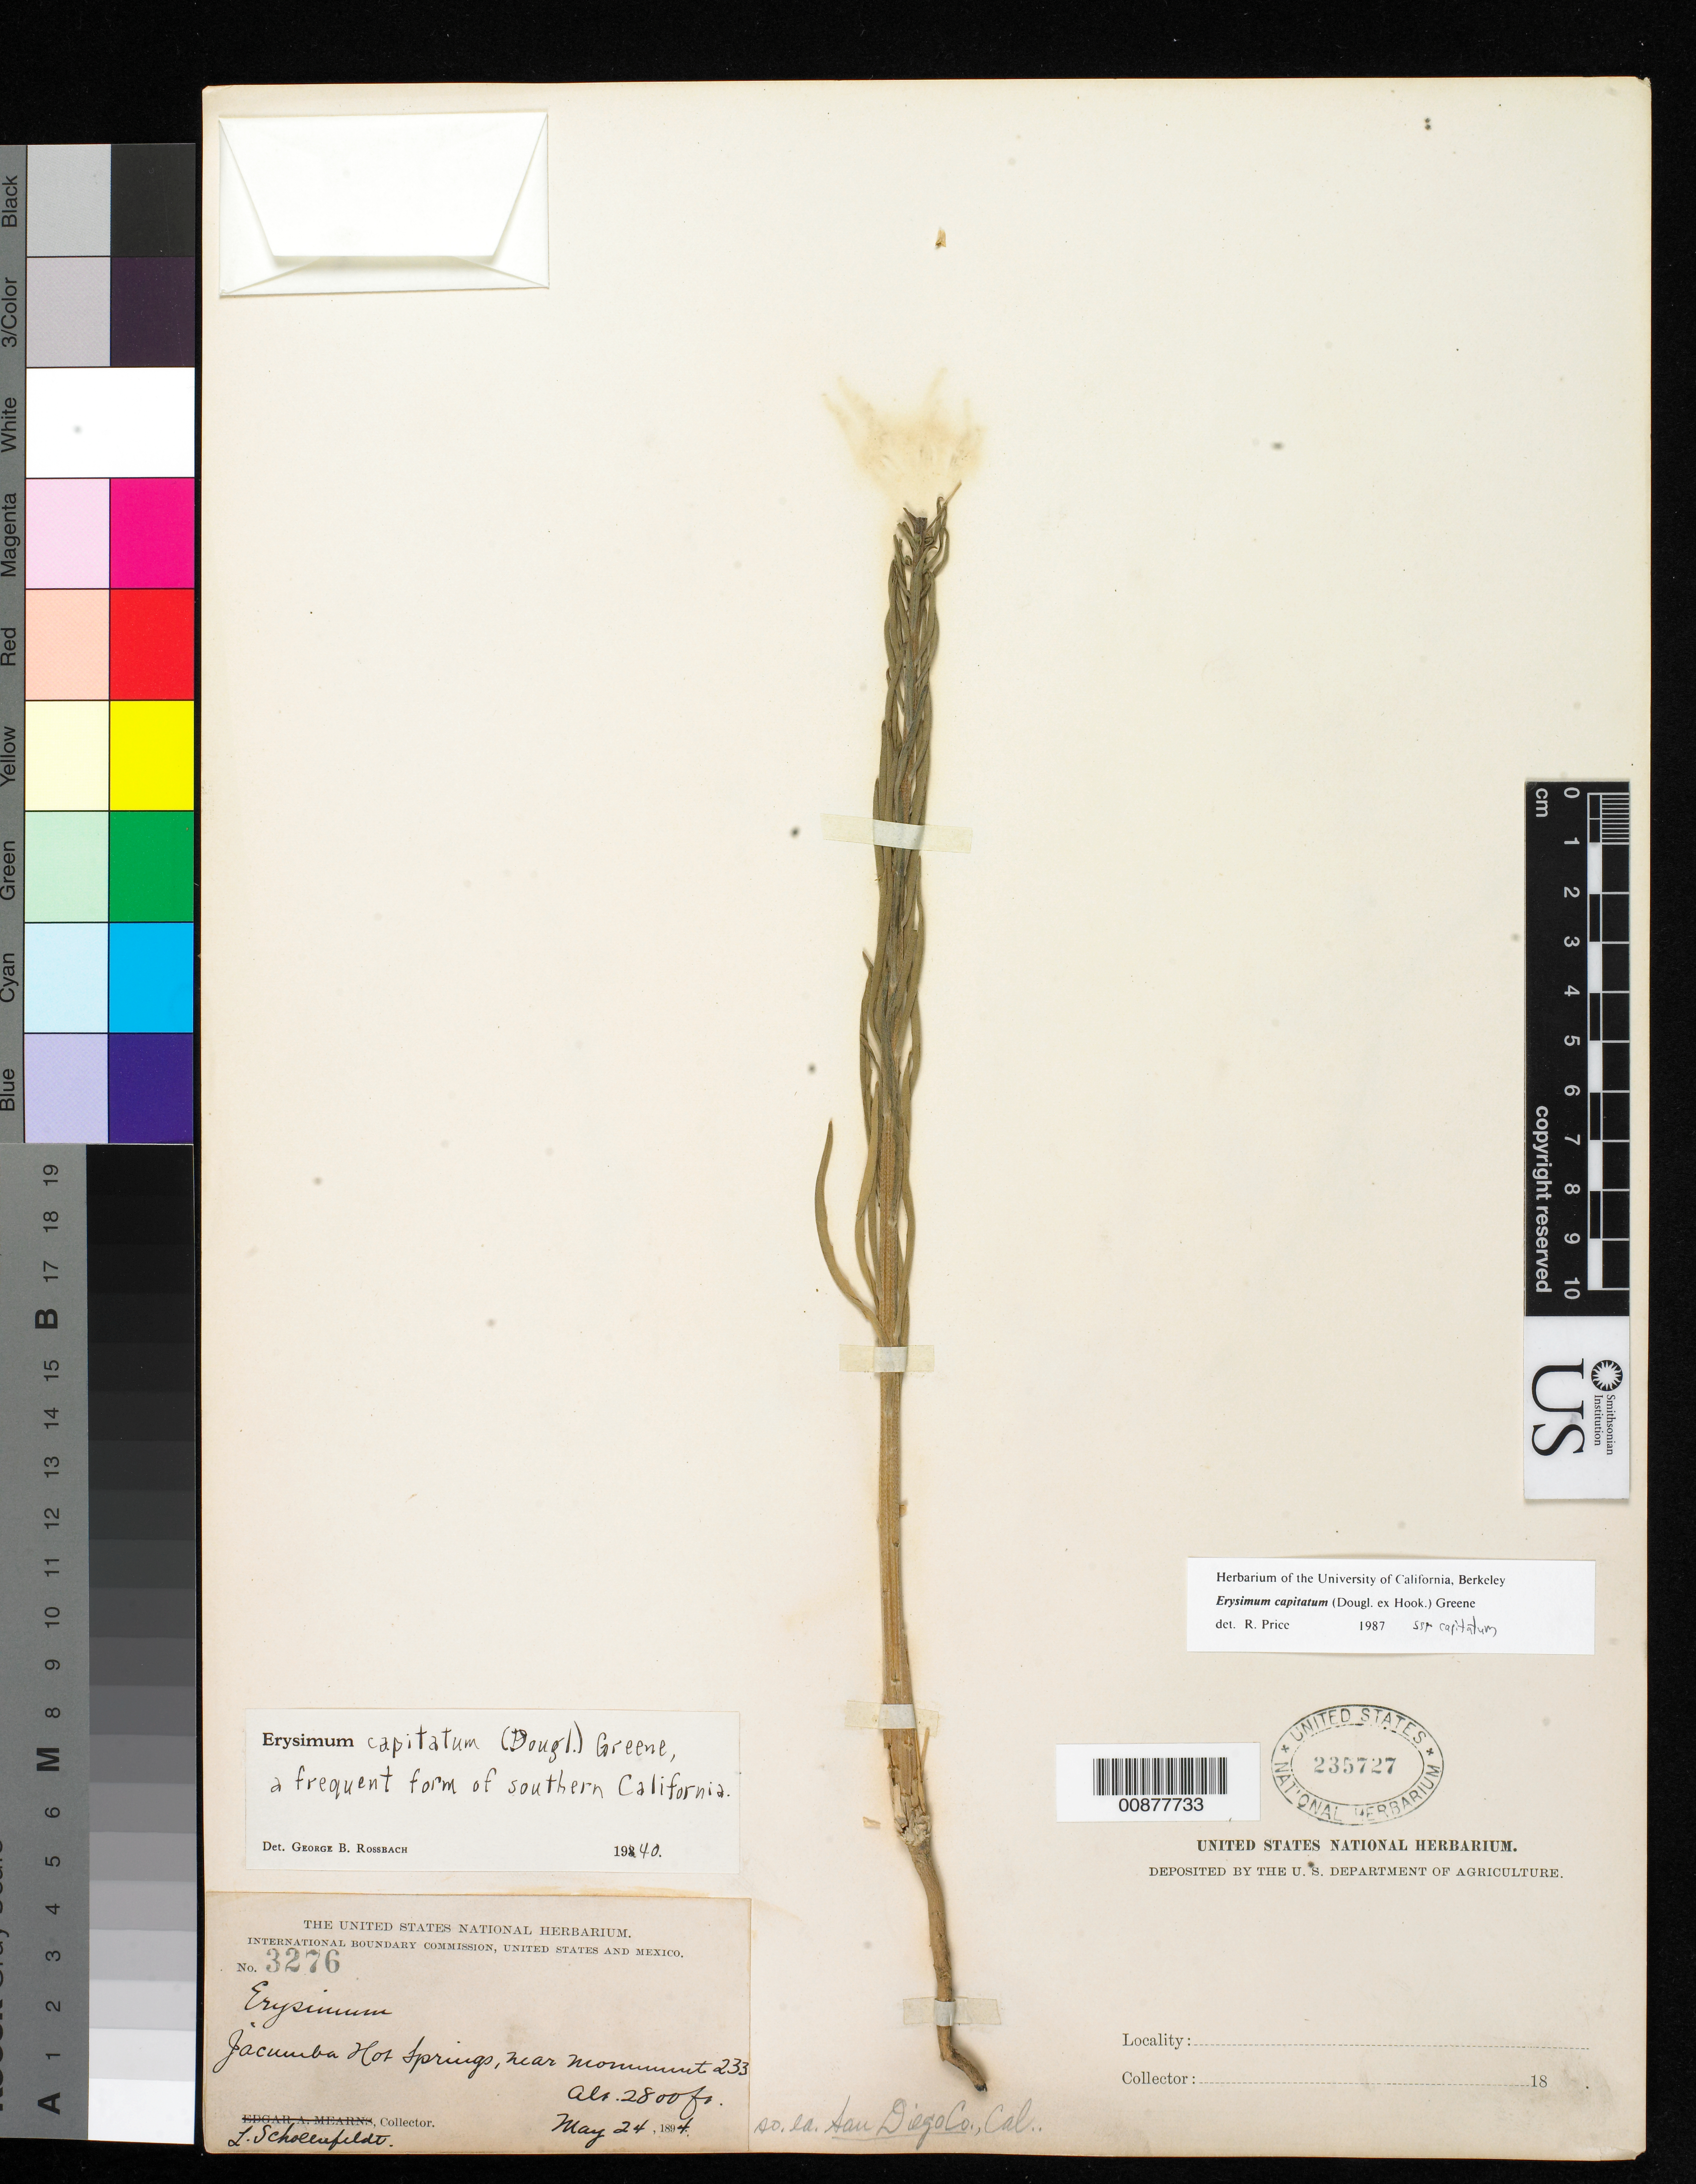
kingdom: Plantae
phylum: Tracheophyta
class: Magnoliopsida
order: Brassicales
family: Brassicaceae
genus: Erysimum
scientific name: Erysimum capitatum subsp. capitatum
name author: (Douglas ex Hook.) Greene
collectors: L. Schoenfeldt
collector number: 3276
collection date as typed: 24 May 1894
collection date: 1894-05-24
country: United States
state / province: California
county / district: San Diego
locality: Jacumba Hot Springs, near monument 233.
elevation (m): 853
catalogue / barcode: US 235727